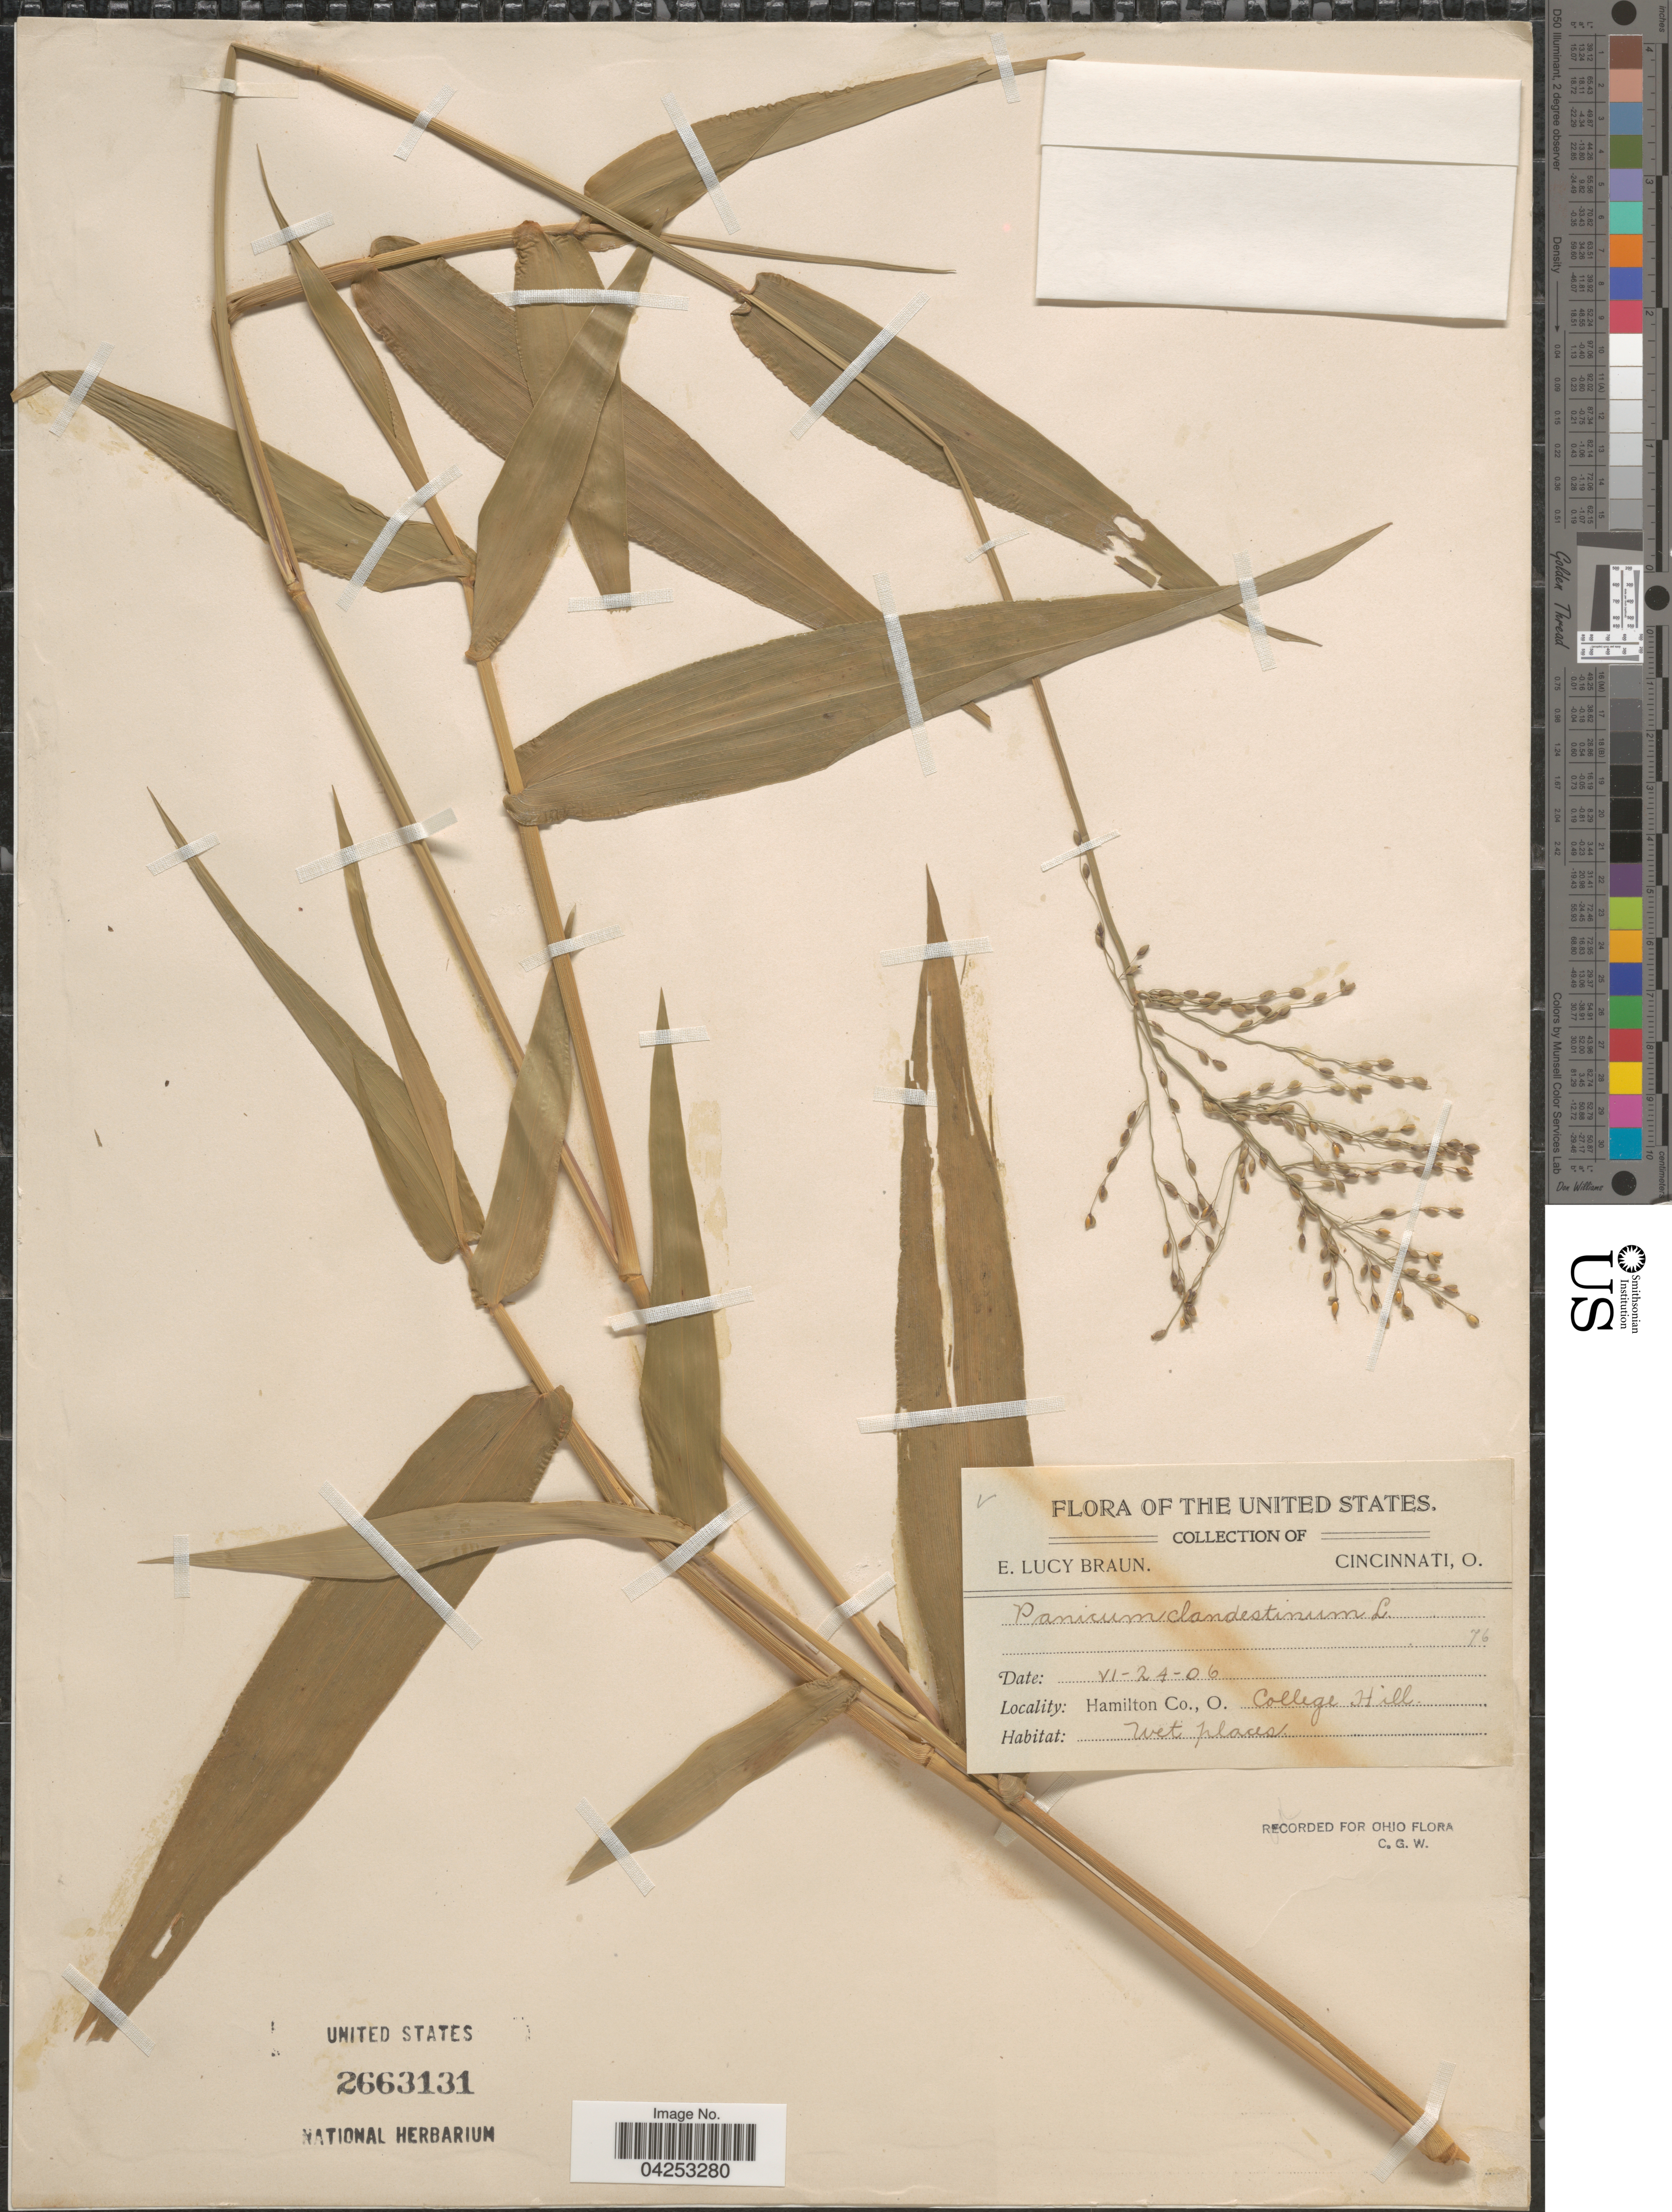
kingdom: Plantae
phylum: Tracheophyta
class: Liliopsida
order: Poales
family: Poaceae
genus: Dichanthelium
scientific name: Dichanthelium clandestinum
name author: (L.) Gould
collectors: E. L. Braun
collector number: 76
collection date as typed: Transcribed d/m/y: 24/6/6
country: United States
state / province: Ohio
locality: Hamilton Co. College Hill.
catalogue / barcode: US 2663131